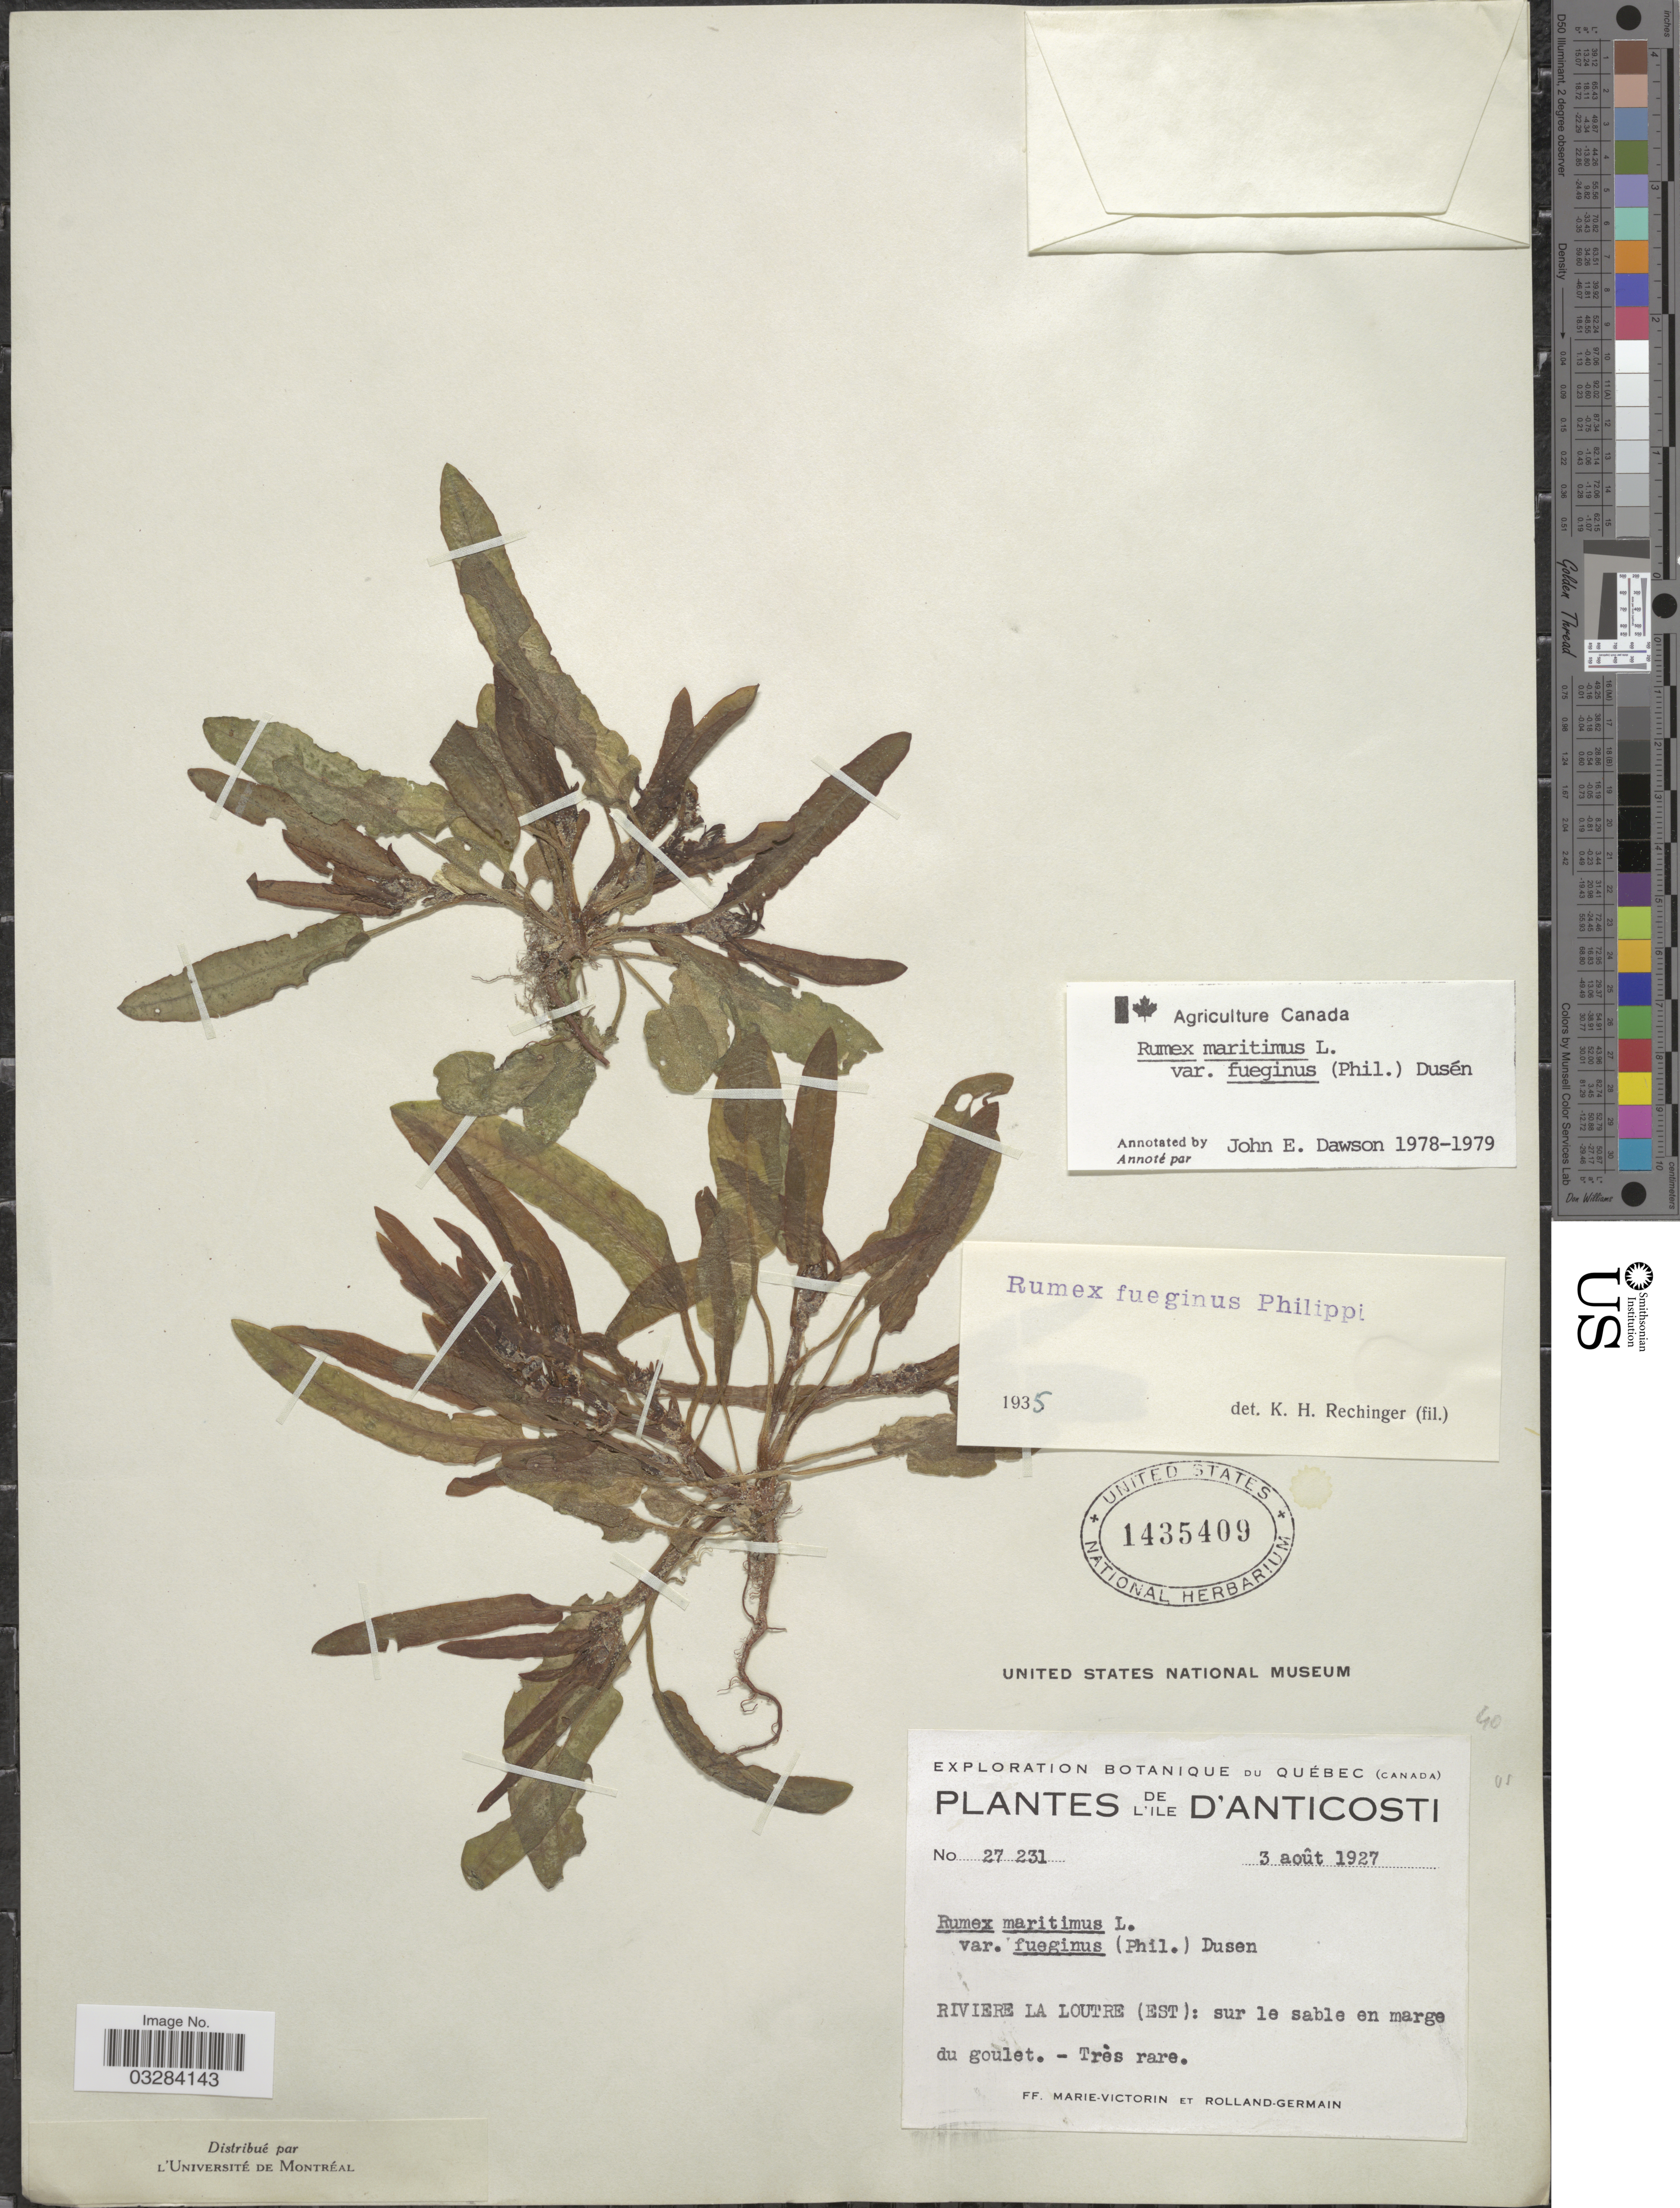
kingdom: Plantae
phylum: Tracheophyta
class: Magnoliopsida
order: Caryophyllales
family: Polygonaceae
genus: Rumex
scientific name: Rumex maritimus var. fueginus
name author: (Phil.) Dusén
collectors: F. Marie-Victorin & Rolland-Germain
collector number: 27231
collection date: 1927-08-03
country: Canada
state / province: Quebec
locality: Ile d'Anticosti. Riviere La Loutre (Est).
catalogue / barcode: US 1435409